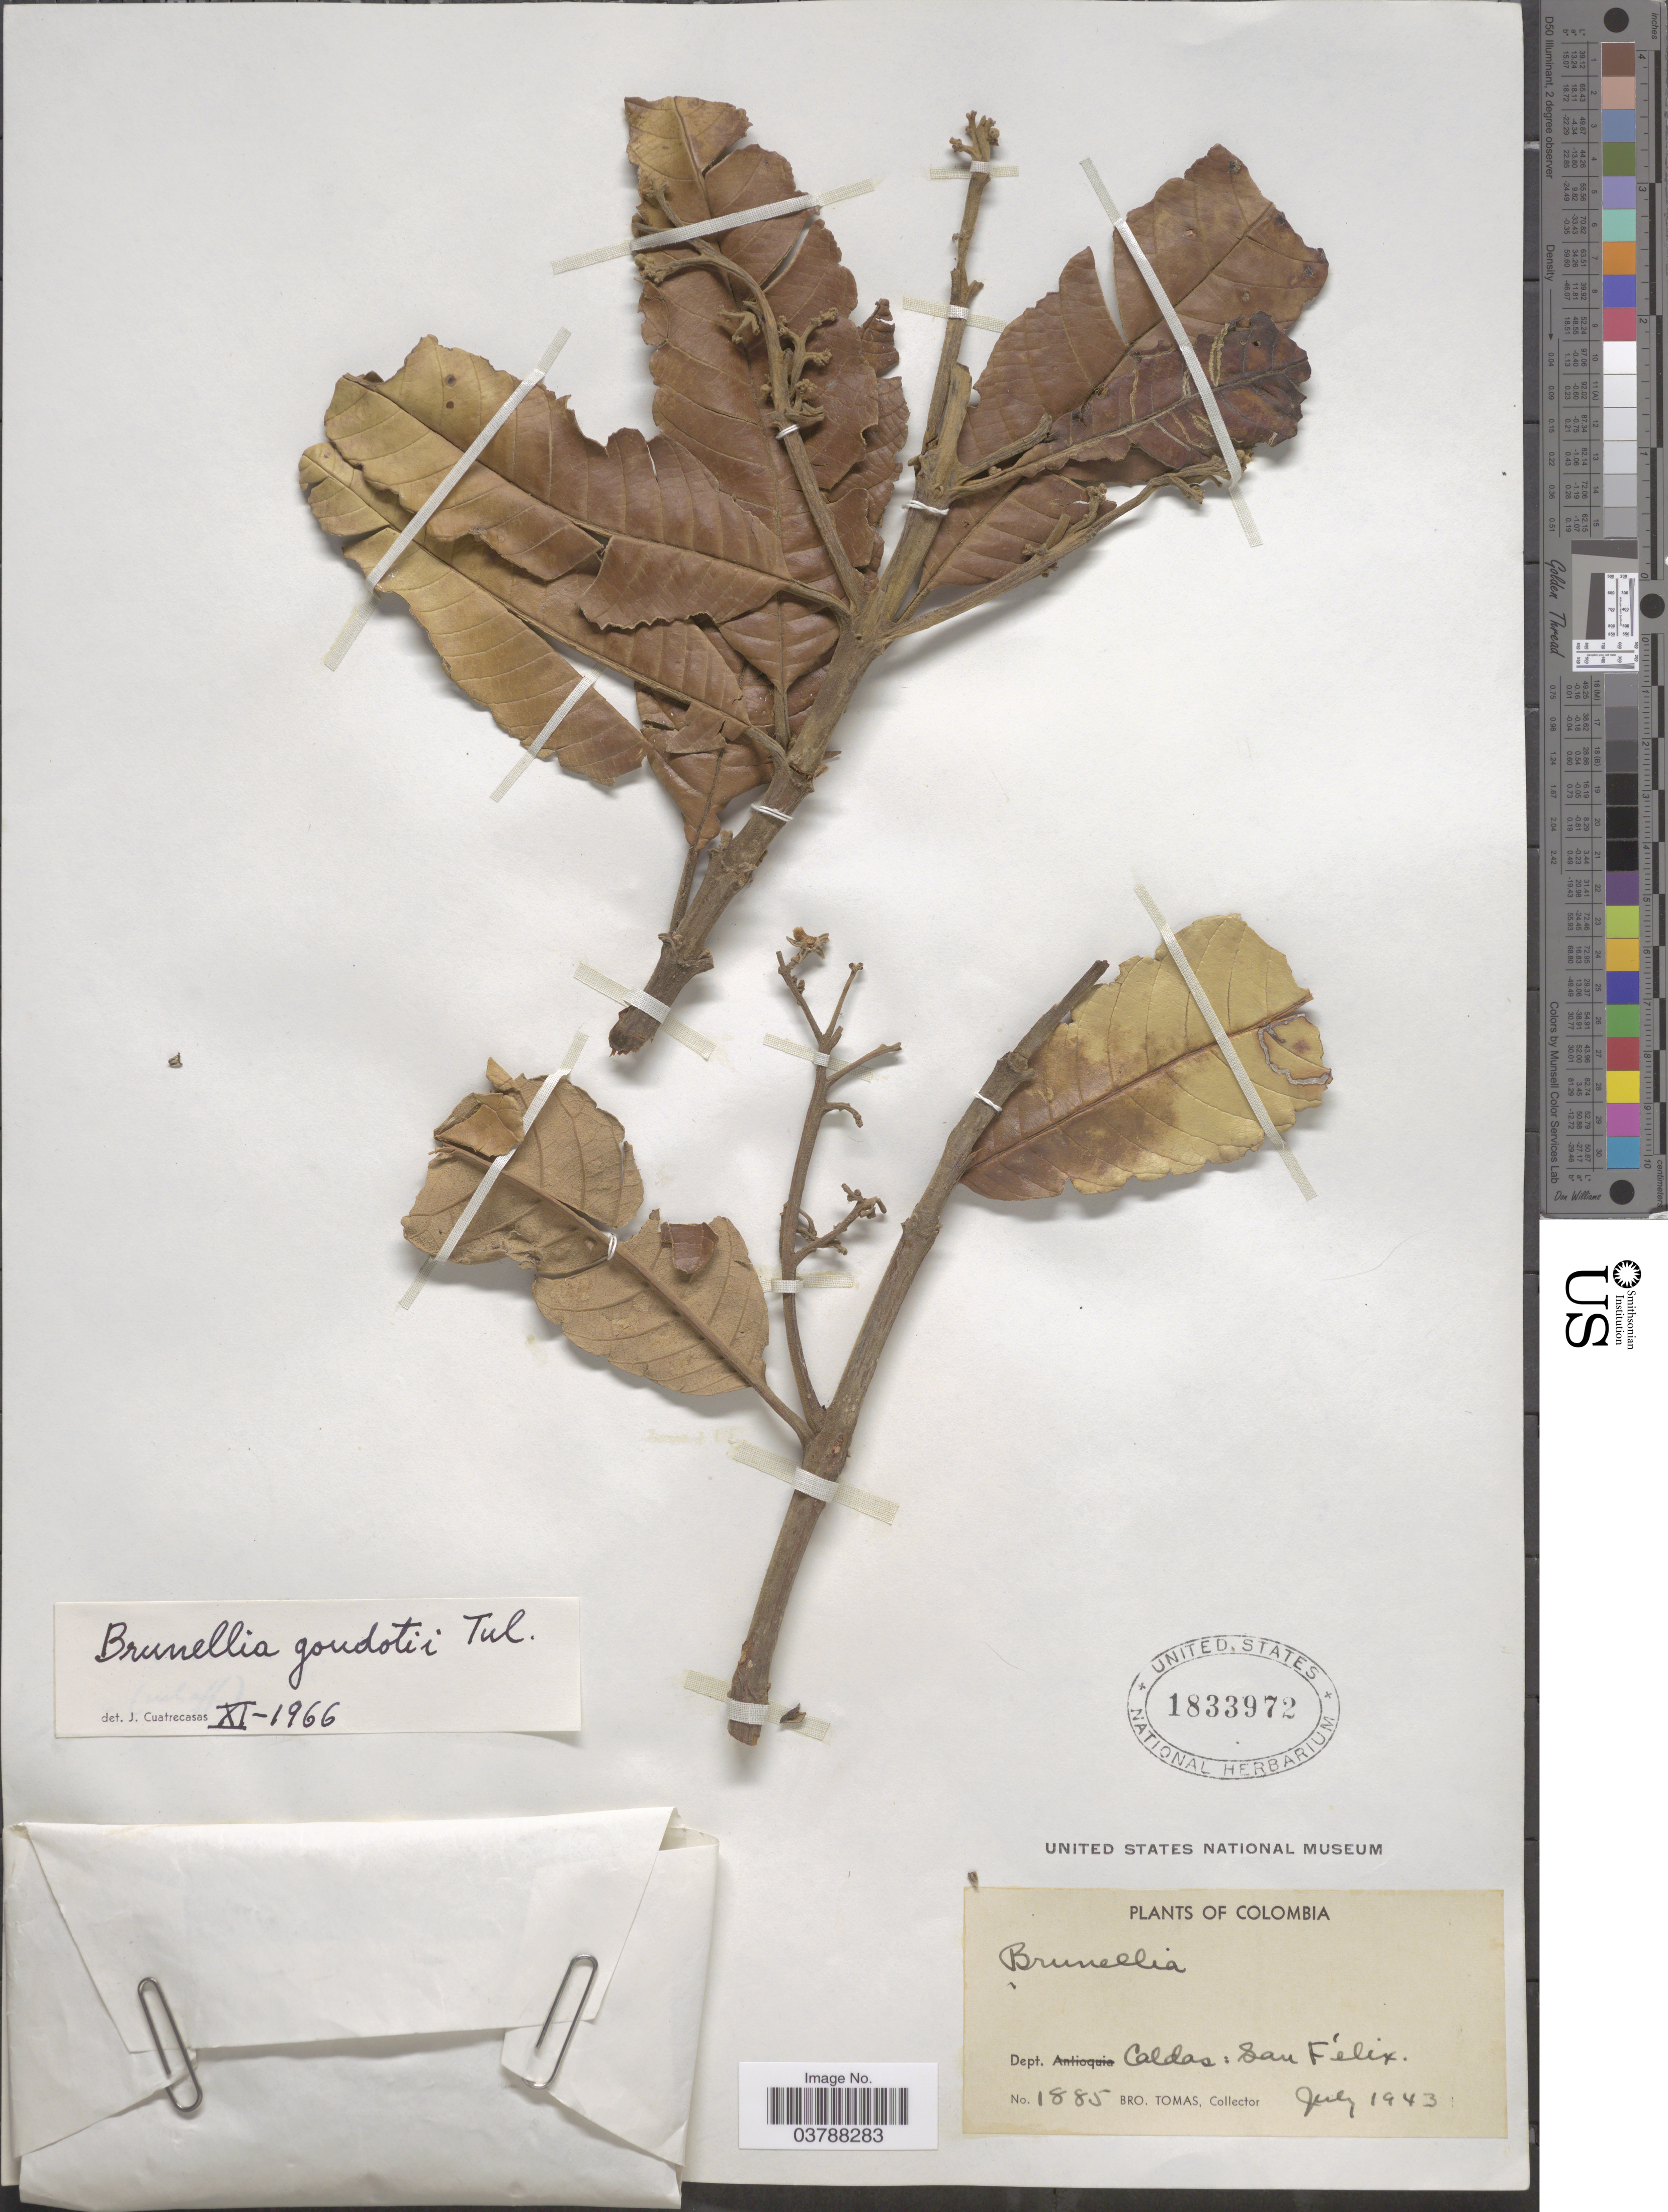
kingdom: Plantae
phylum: Tracheophyta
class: Magnoliopsida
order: Oxalidales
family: Brunelliaceae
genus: Brunellia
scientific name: Brunellia goudotii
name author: Tul.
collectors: B. Tomas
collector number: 1885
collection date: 1943-07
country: Colombia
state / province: Caldas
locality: Dept. Caldas: San Félix.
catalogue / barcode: US 1833972